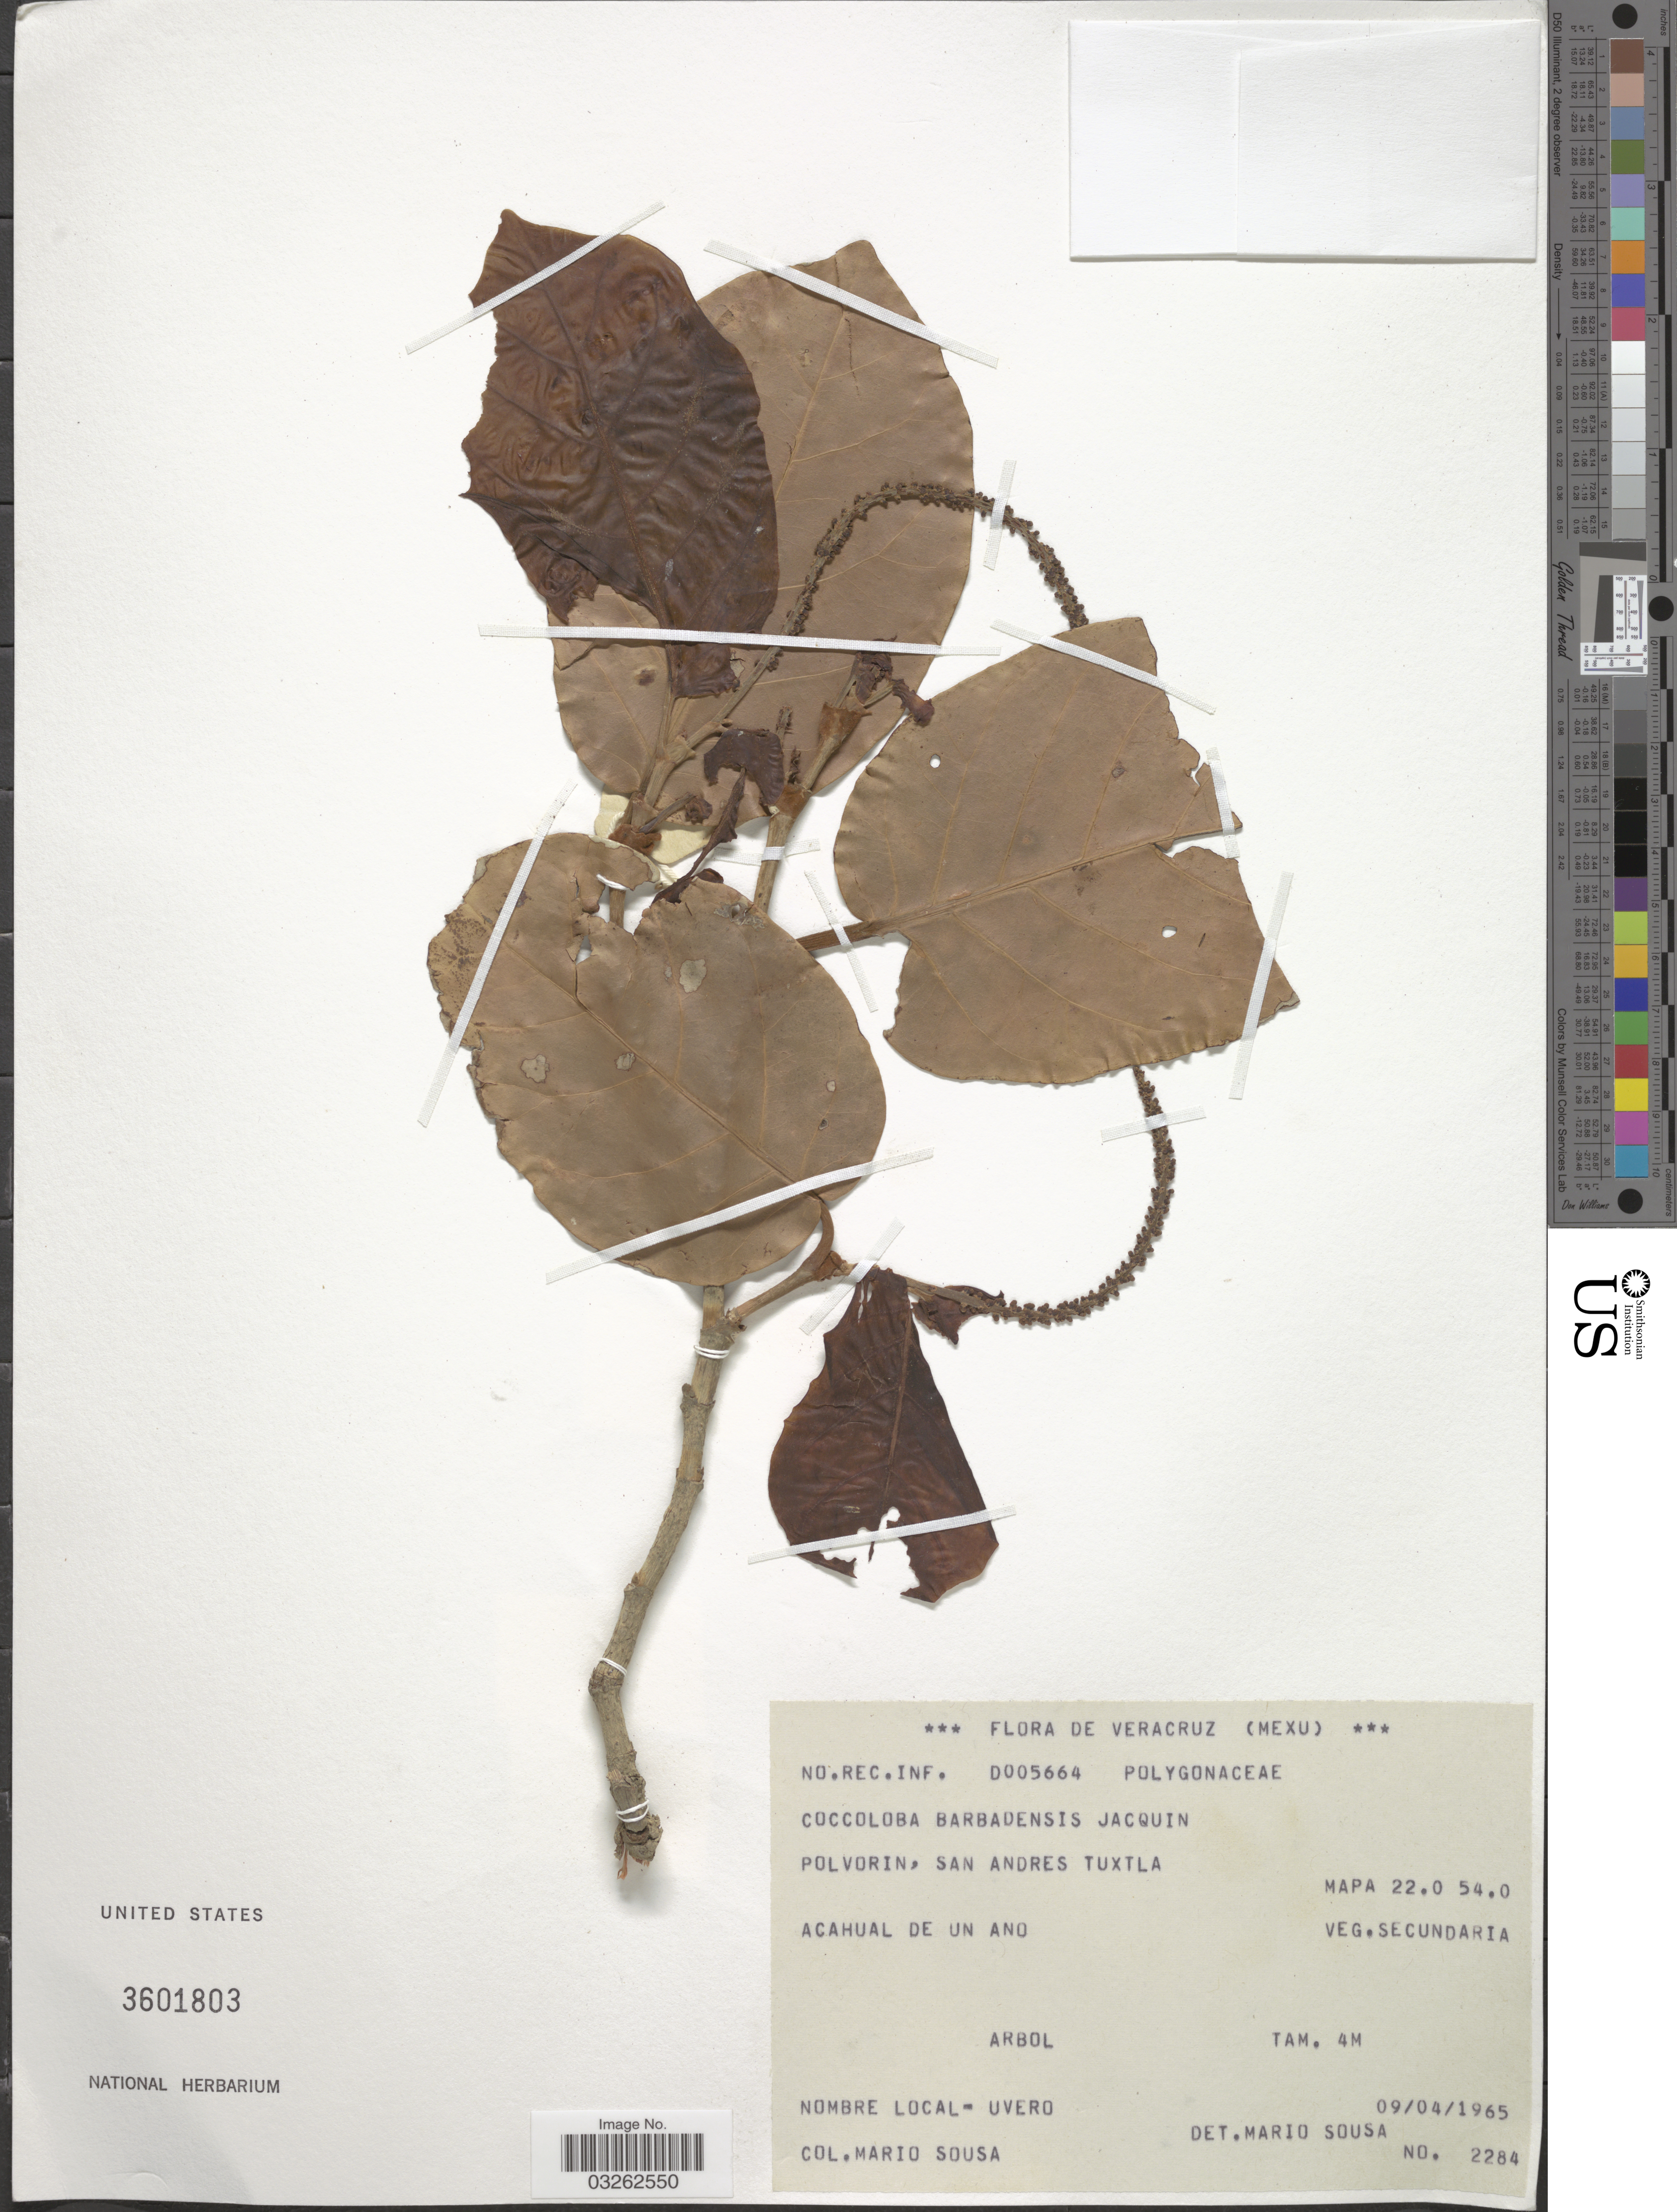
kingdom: Plantae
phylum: Tracheophyta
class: Magnoliopsida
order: Caryophyllales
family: Polygonaceae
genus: Coccoloba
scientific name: Coccoloba barbadensis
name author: Jacq.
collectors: M. Sousa S.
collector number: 2284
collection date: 1965-04-09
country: Mexico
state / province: Veracruz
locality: Veracruz. Polvorin, San Andres Tuxtla. Mapa 22.0 54.0.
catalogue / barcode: US 3601803